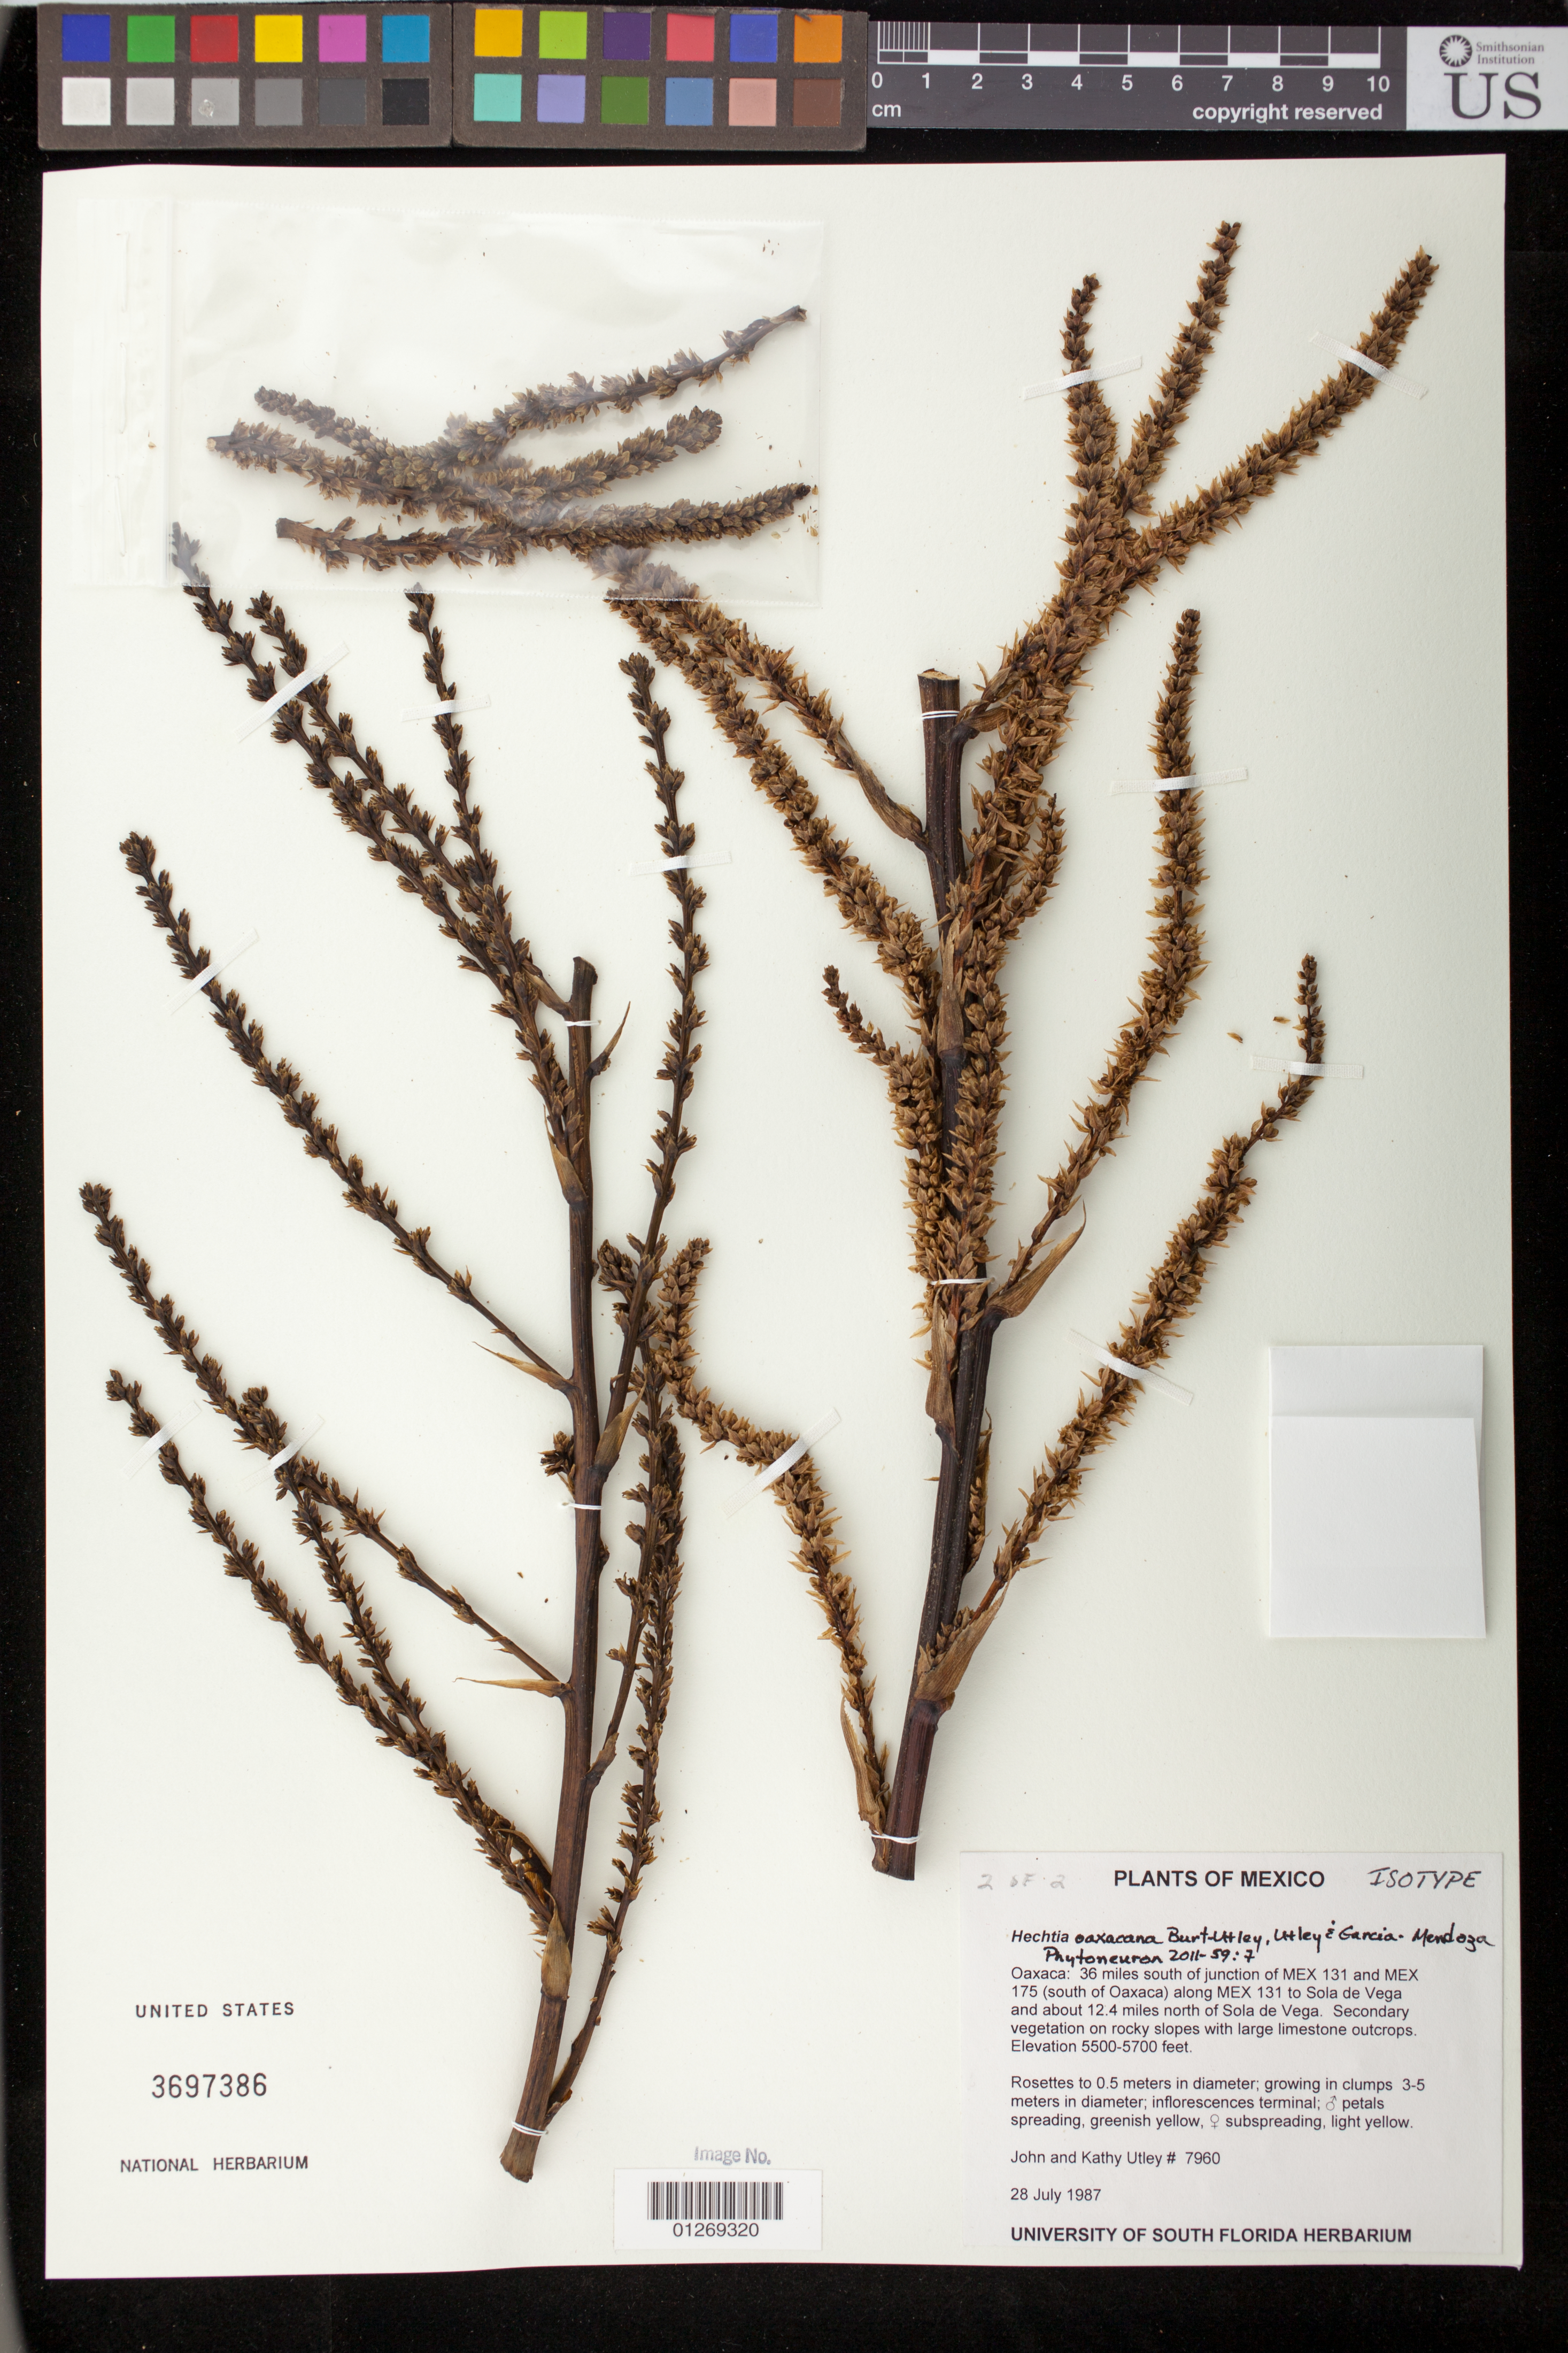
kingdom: Plantae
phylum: Tracheophyta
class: Liliopsida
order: Poales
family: Bromeliaceae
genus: Hechtia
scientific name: Hechtia oaxacana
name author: Burt-Utley et al.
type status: Isotype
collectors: J. F. Utley & K. M. Burt-Utley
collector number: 7960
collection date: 1987-07-28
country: Mexico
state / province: Oaxaca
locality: Oaxaca: 36 miles south of junction of MEX 131 and MEX 175 (south of Oaxaca) along MEX 131 to Sola de Vega and about 12.4 miles north of Sola de Vega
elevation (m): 1676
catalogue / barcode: US 3697386